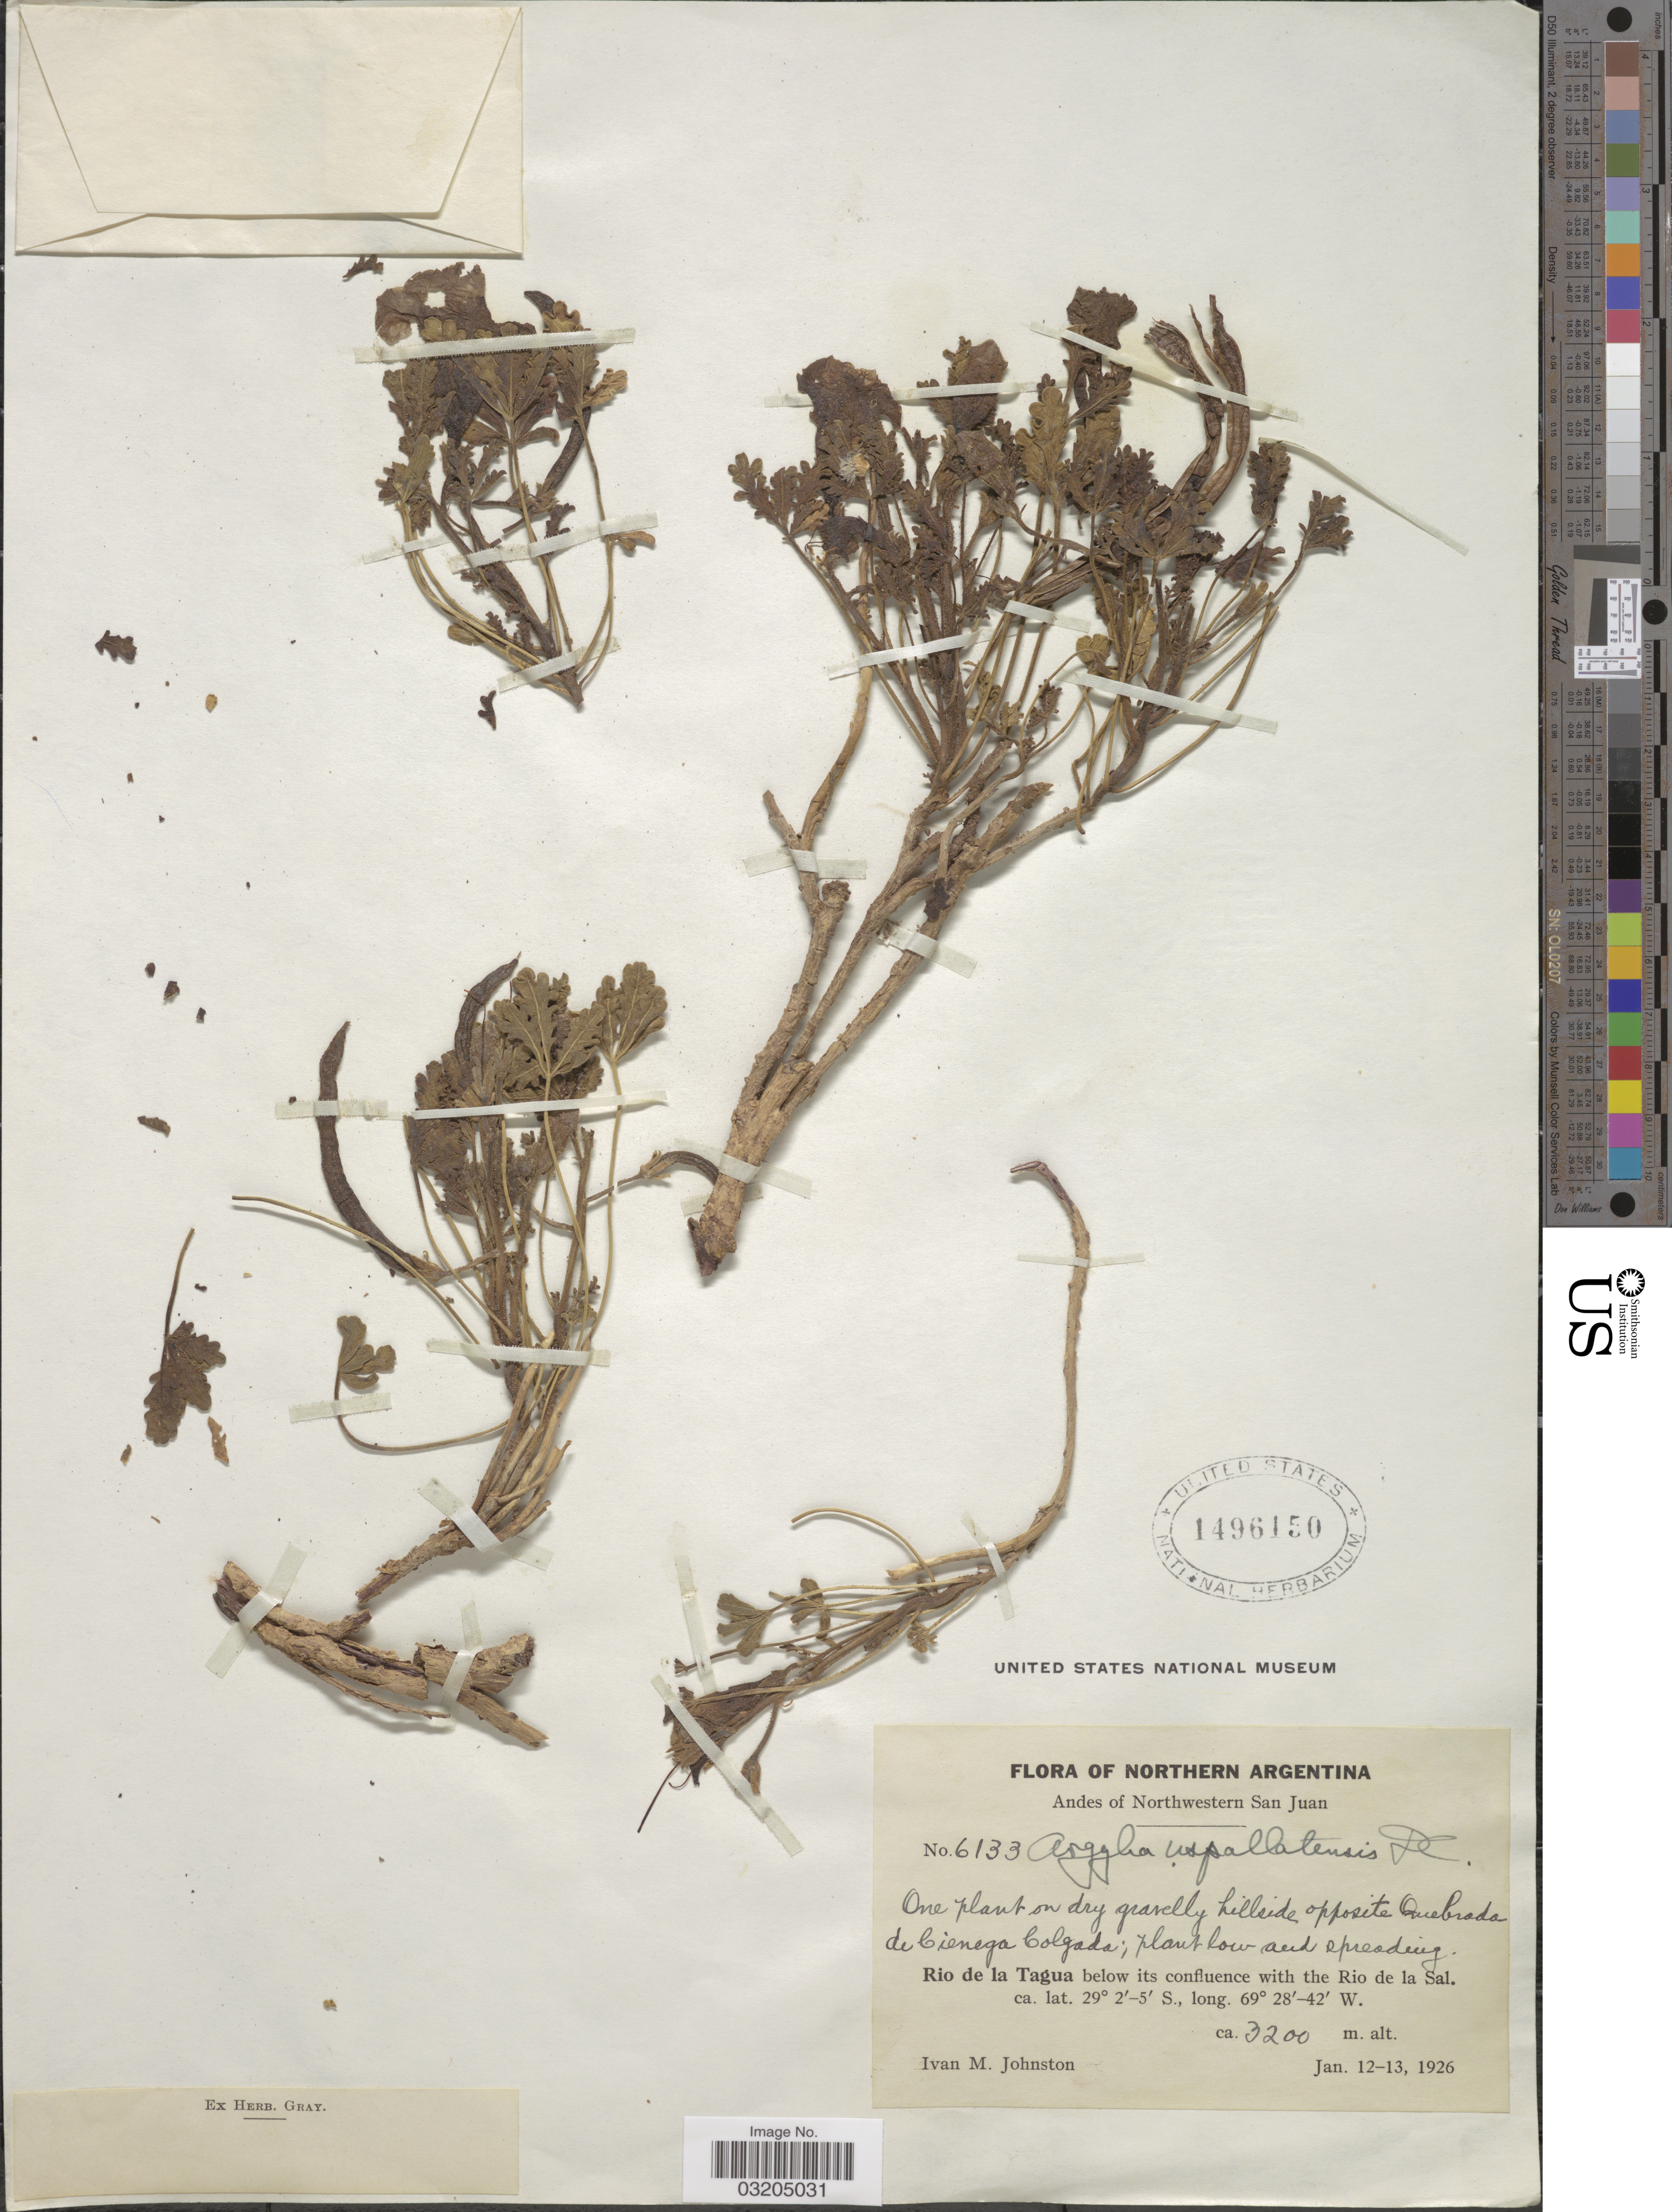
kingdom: Plantae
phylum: Tracheophyta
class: Magnoliopsida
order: Lamiales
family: Bignoniaceae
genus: Argylia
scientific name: Argylia uspallatensis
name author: A. DC.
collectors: I.M. Johnston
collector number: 6133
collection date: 1926-01-12/1926-01-13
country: Argentina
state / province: San Juan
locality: Northern Argentina. Andes of Northwestern San Juan. One plant on dry gravelly hillside opposite Quebrada de Cienega Colgada. Rio de la Tagua below its confluence with Rio de la Sal.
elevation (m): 3200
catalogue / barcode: US 1496150